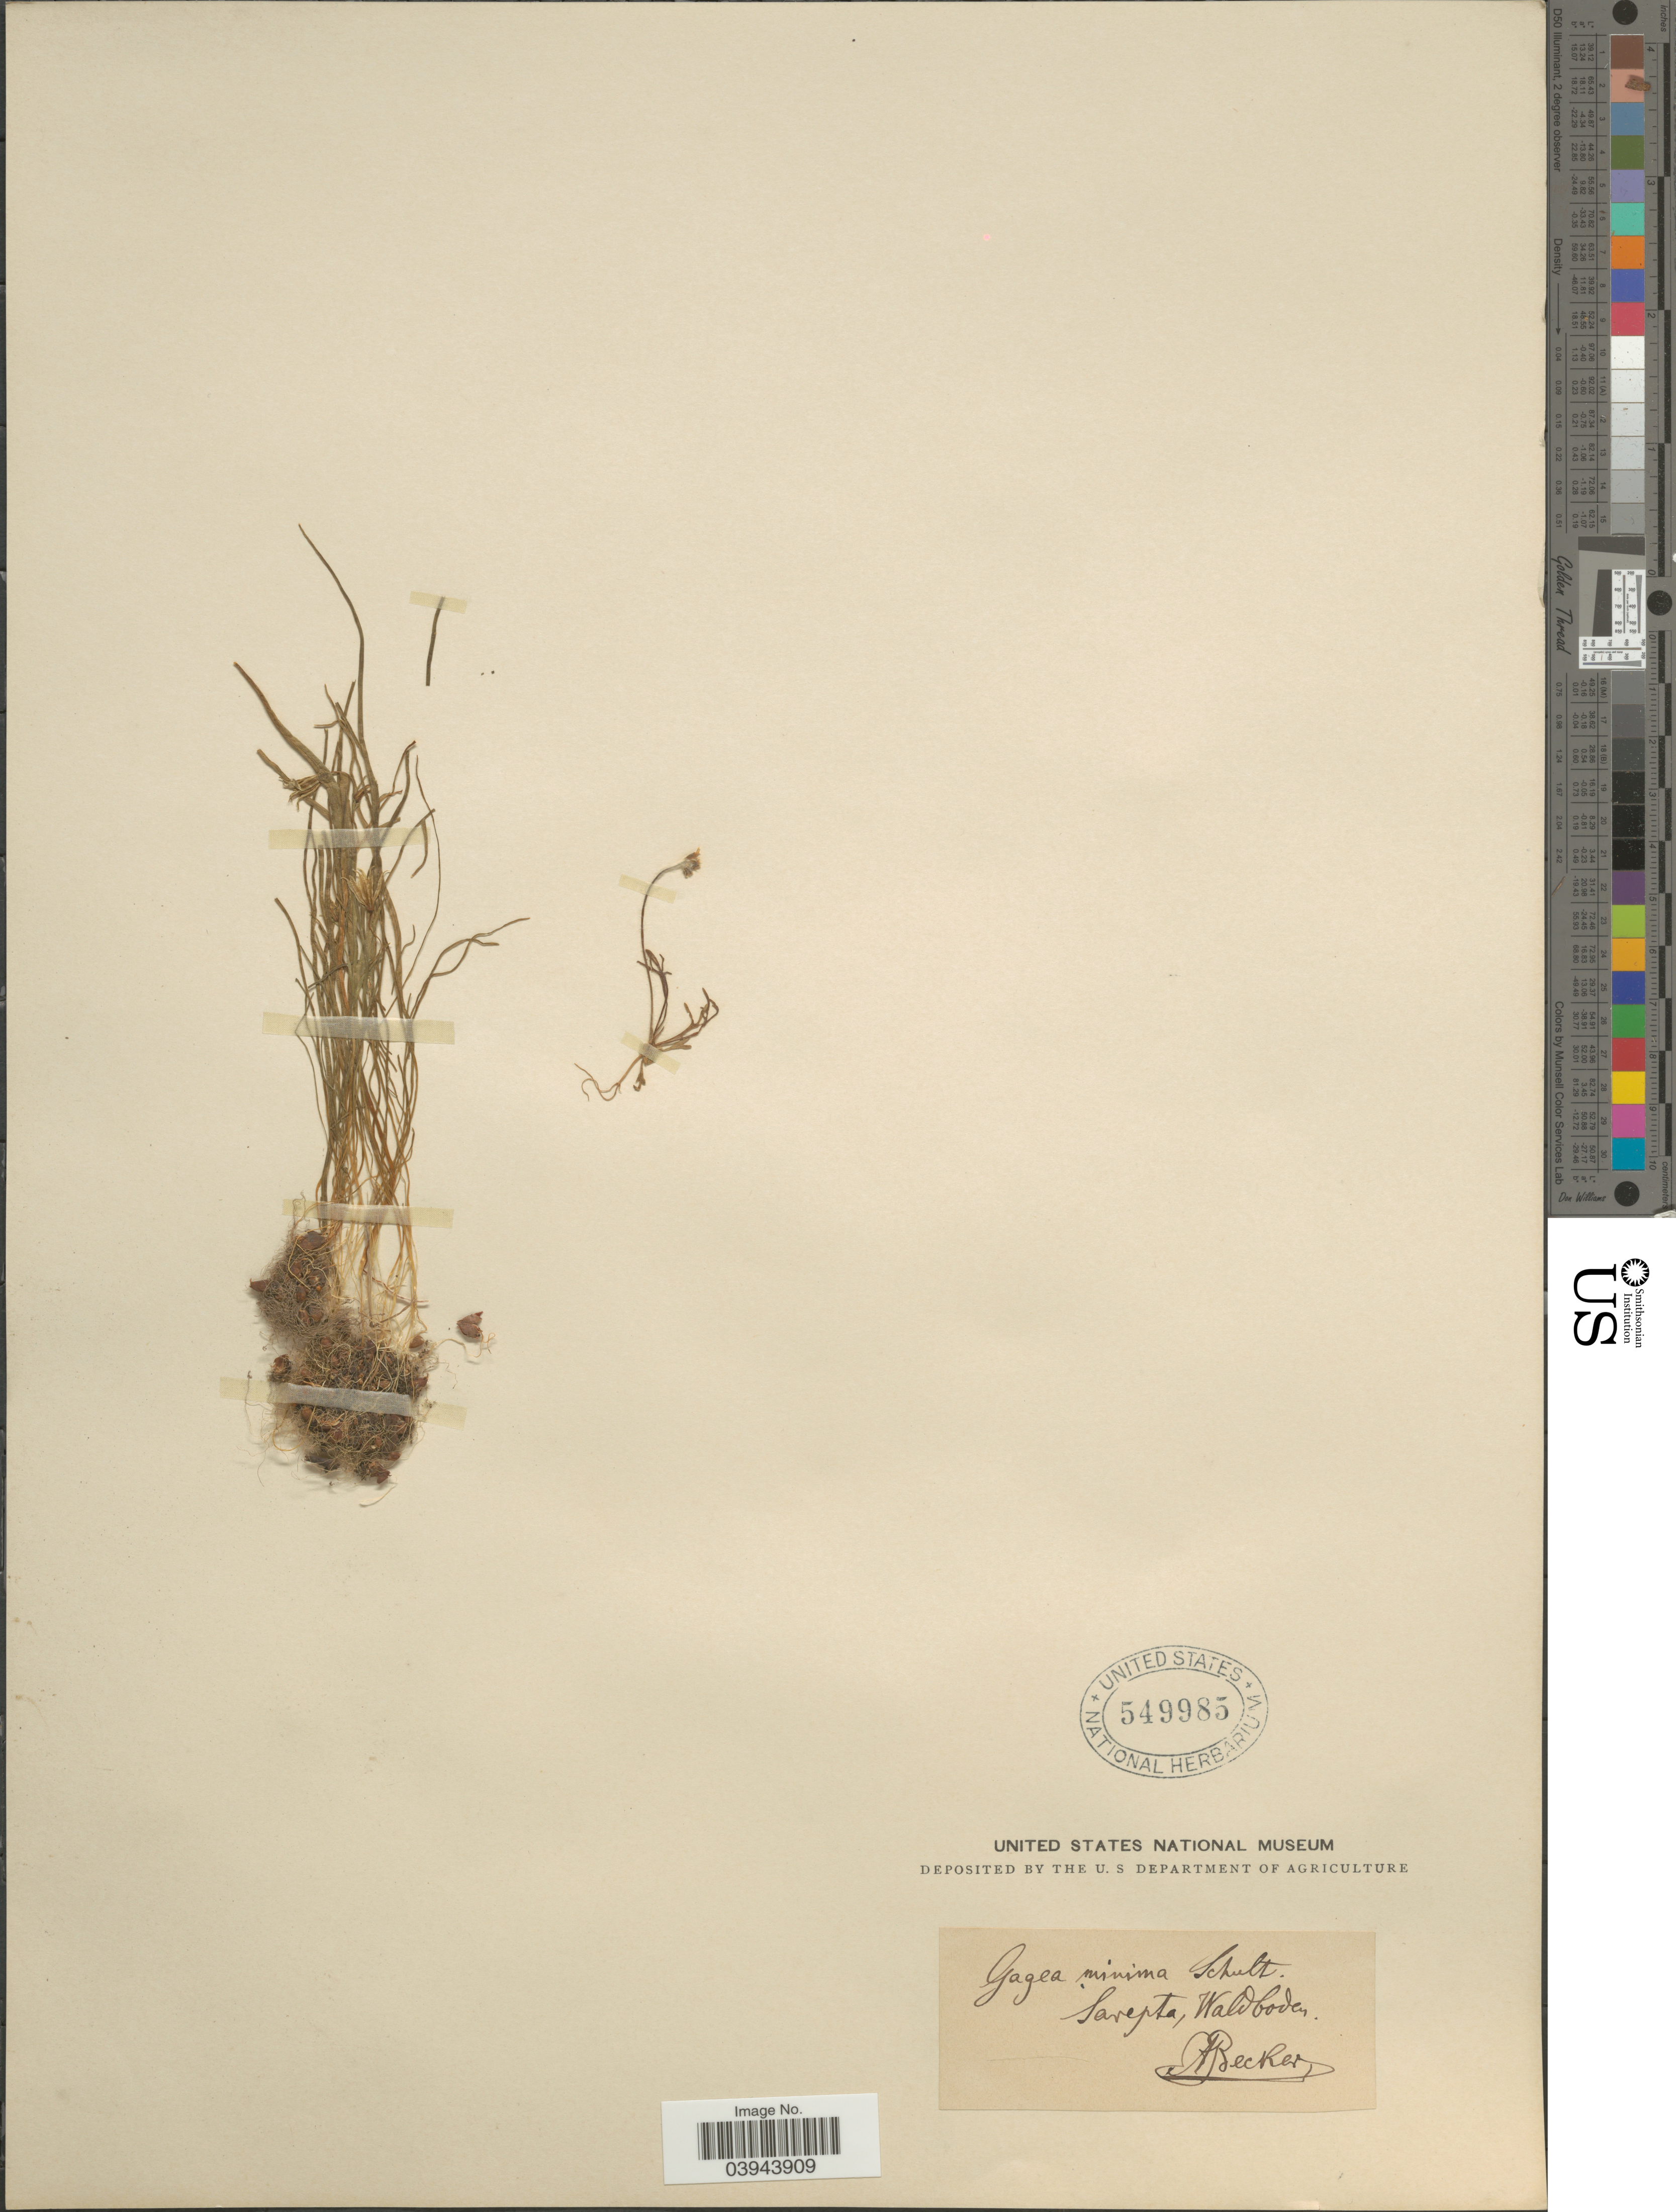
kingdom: Plantae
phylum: Tracheophyta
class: Liliopsida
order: Liliales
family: Liliaceae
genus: Gagea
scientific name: Gagea minima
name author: (L.) Ker Gawl.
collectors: A. Becker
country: Russian Federation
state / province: Volgograd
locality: Sarepta, Waldboden.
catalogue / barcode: US 549985